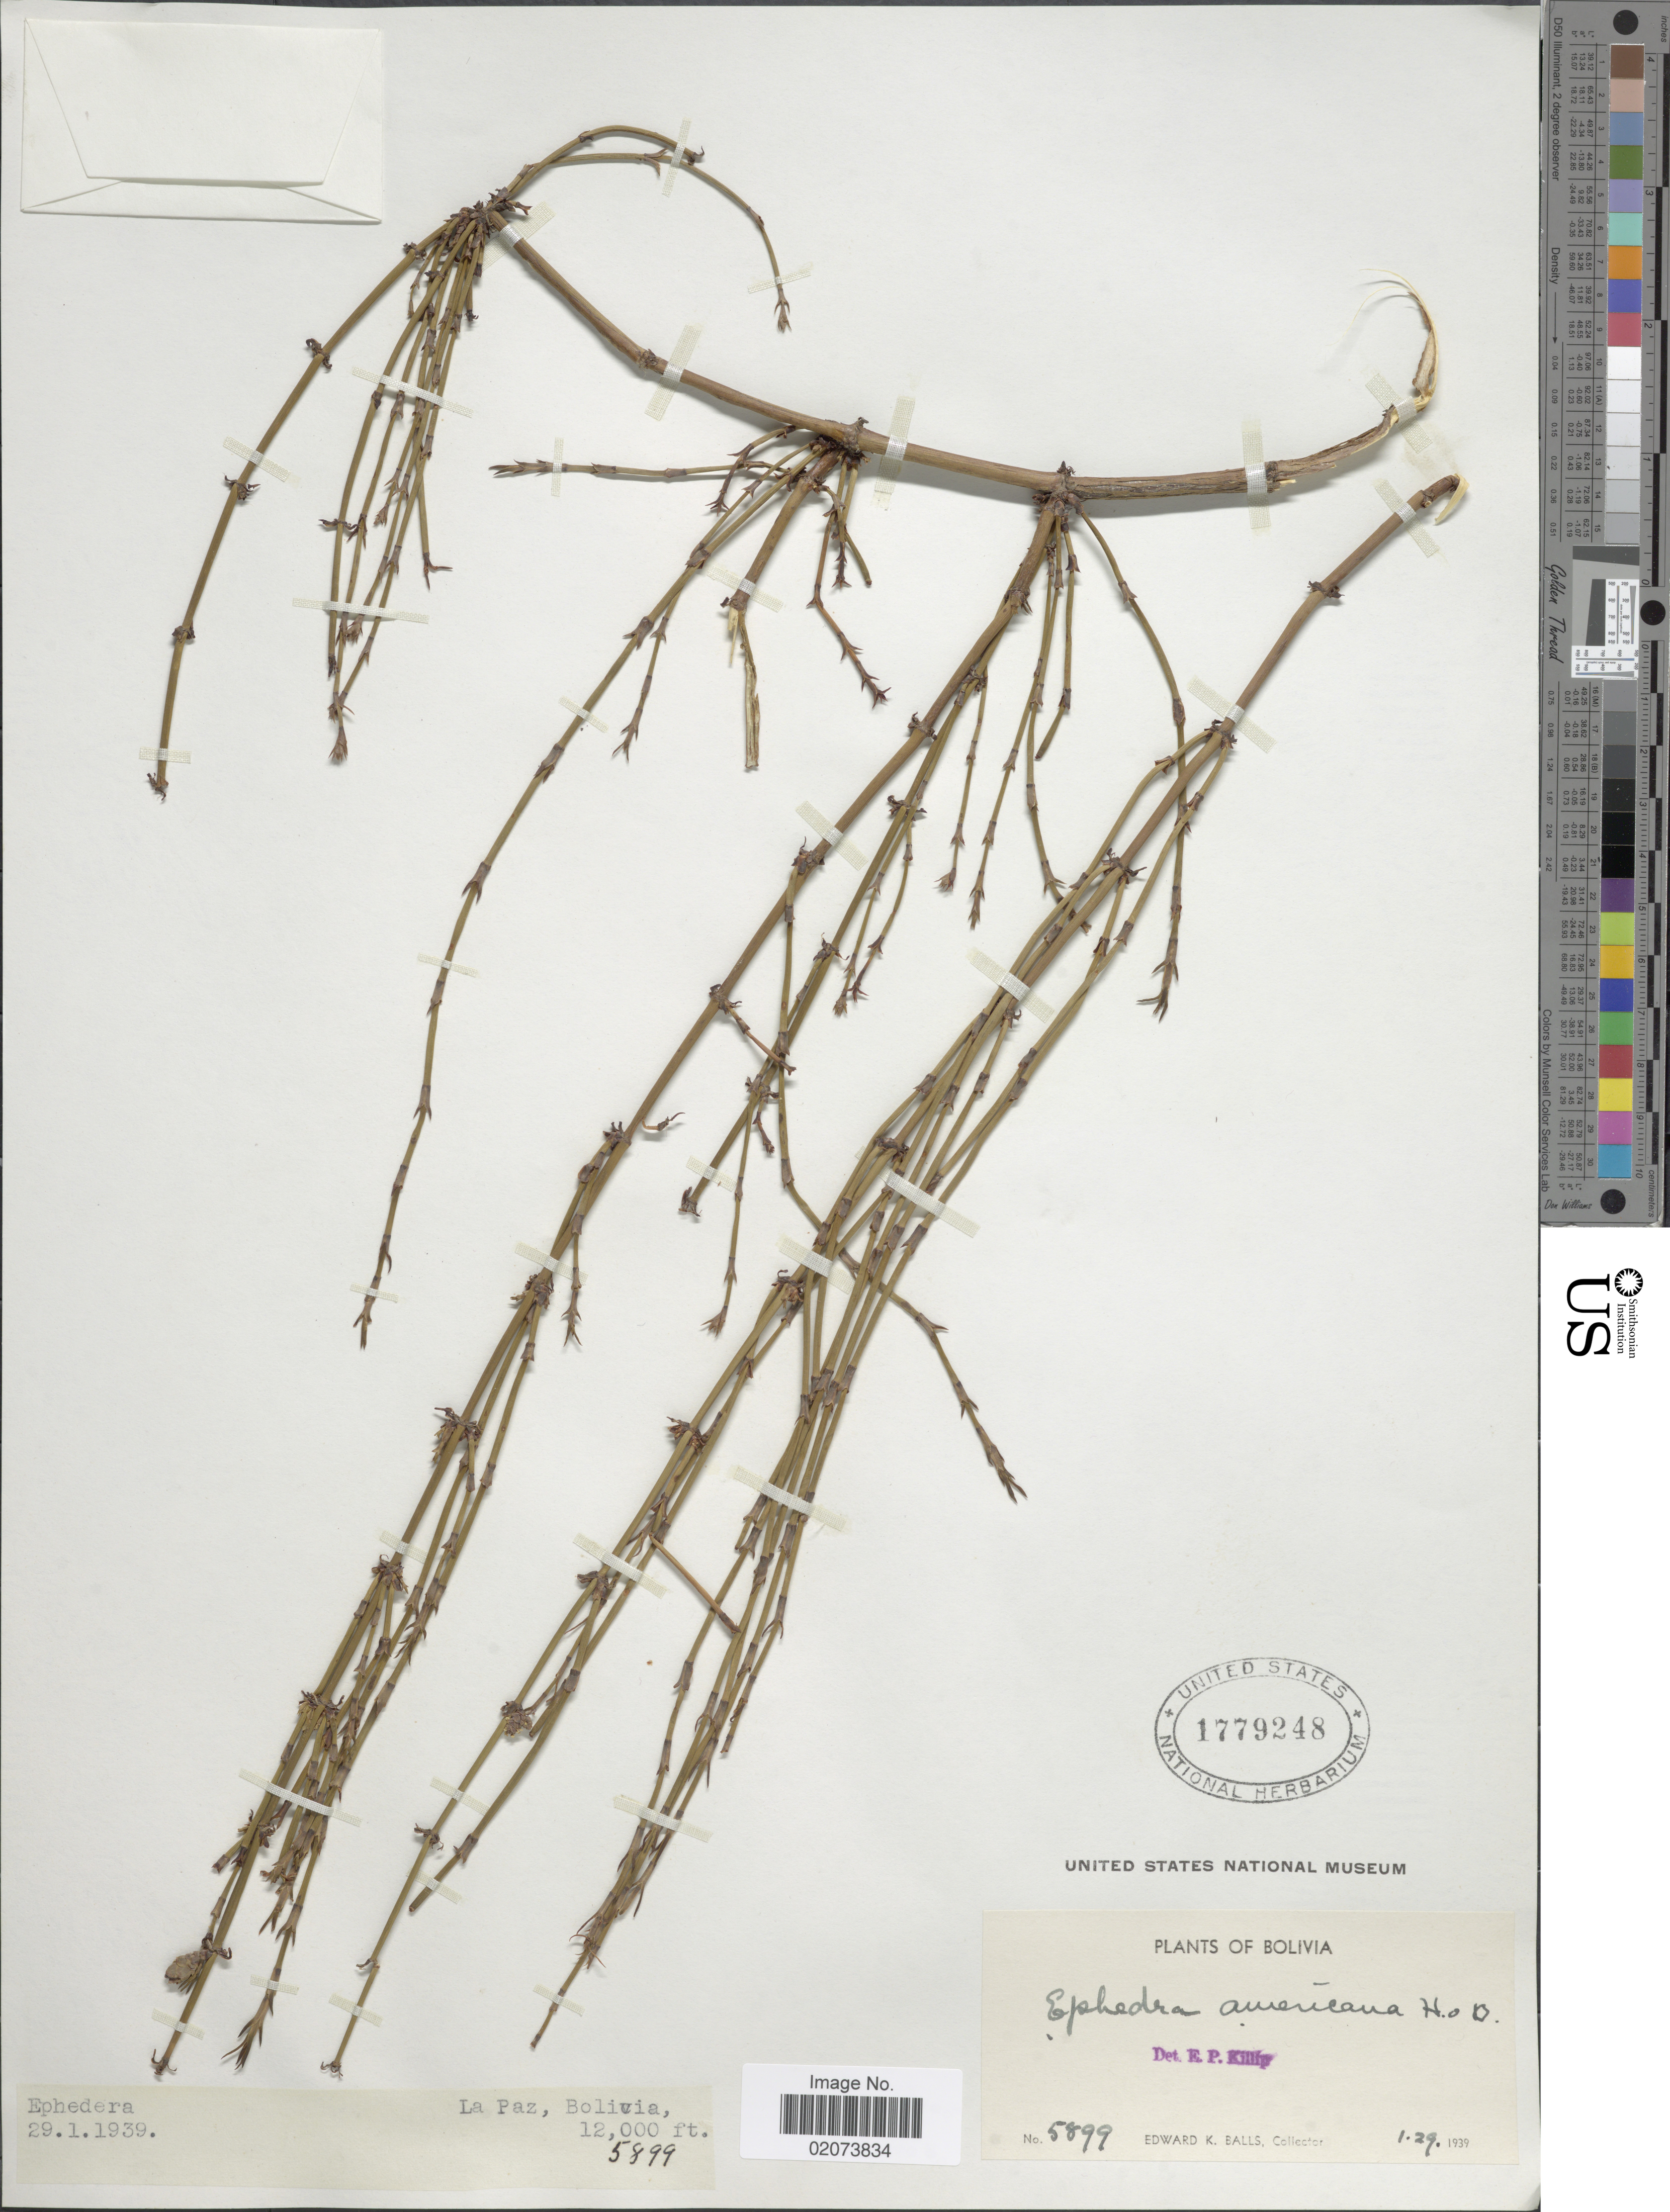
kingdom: Plantae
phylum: Tracheophyta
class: Gnetopsida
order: Ephedrales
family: Ephedraceae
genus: Ephedra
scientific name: Ephedra americana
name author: Humb. & Bonpl. ex Willd.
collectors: E. K. Balls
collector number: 5899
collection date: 1939-01-29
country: Bolivia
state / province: La Paz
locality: La Paz, Bolivia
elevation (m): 3658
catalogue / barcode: US 1779248